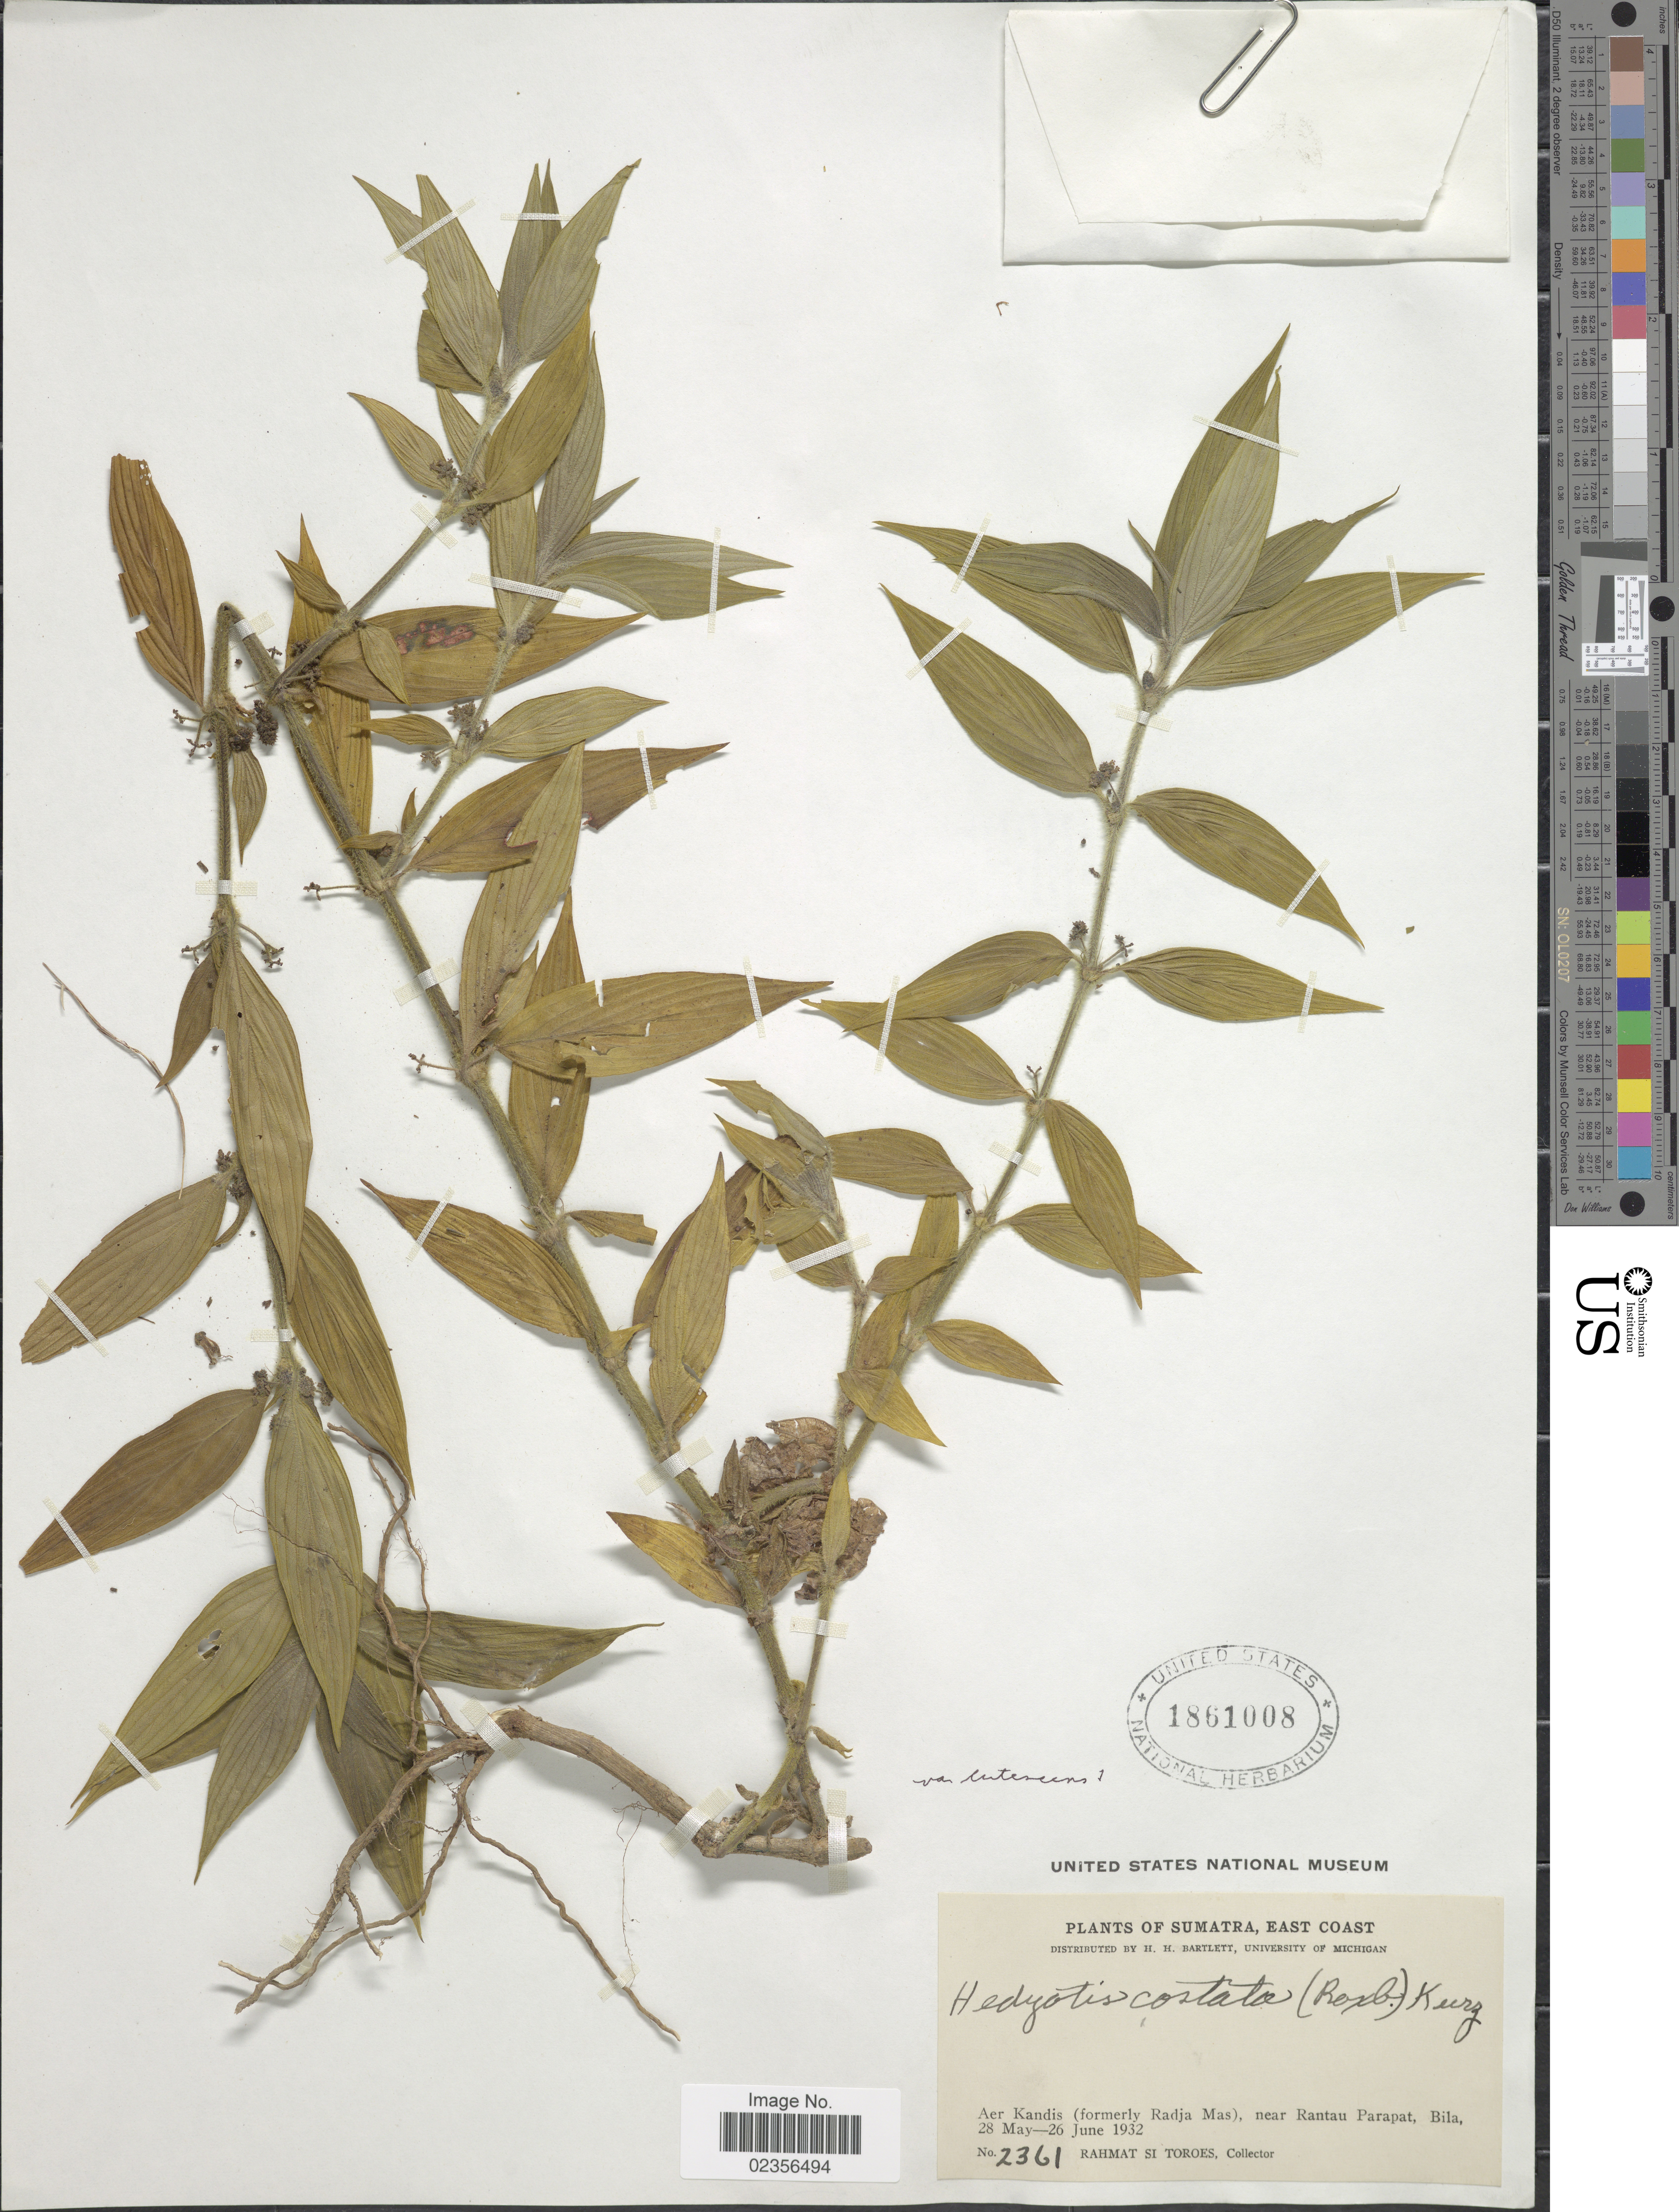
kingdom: Plantae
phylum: Tracheophyta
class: Magnoliopsida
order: Gentianales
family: Rubiaceae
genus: Hedyotis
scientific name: Hedyotis vestita var. lutescens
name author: (Kaneh.) Fosberg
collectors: Rahmat Si Boeea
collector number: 2361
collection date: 1932-05-28/1932-06-26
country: Indonesia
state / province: Sumatra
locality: East Coast. Aer Kandis (formerly Radja Mas), near Rantau Parapat, Bila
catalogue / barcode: US 1861008